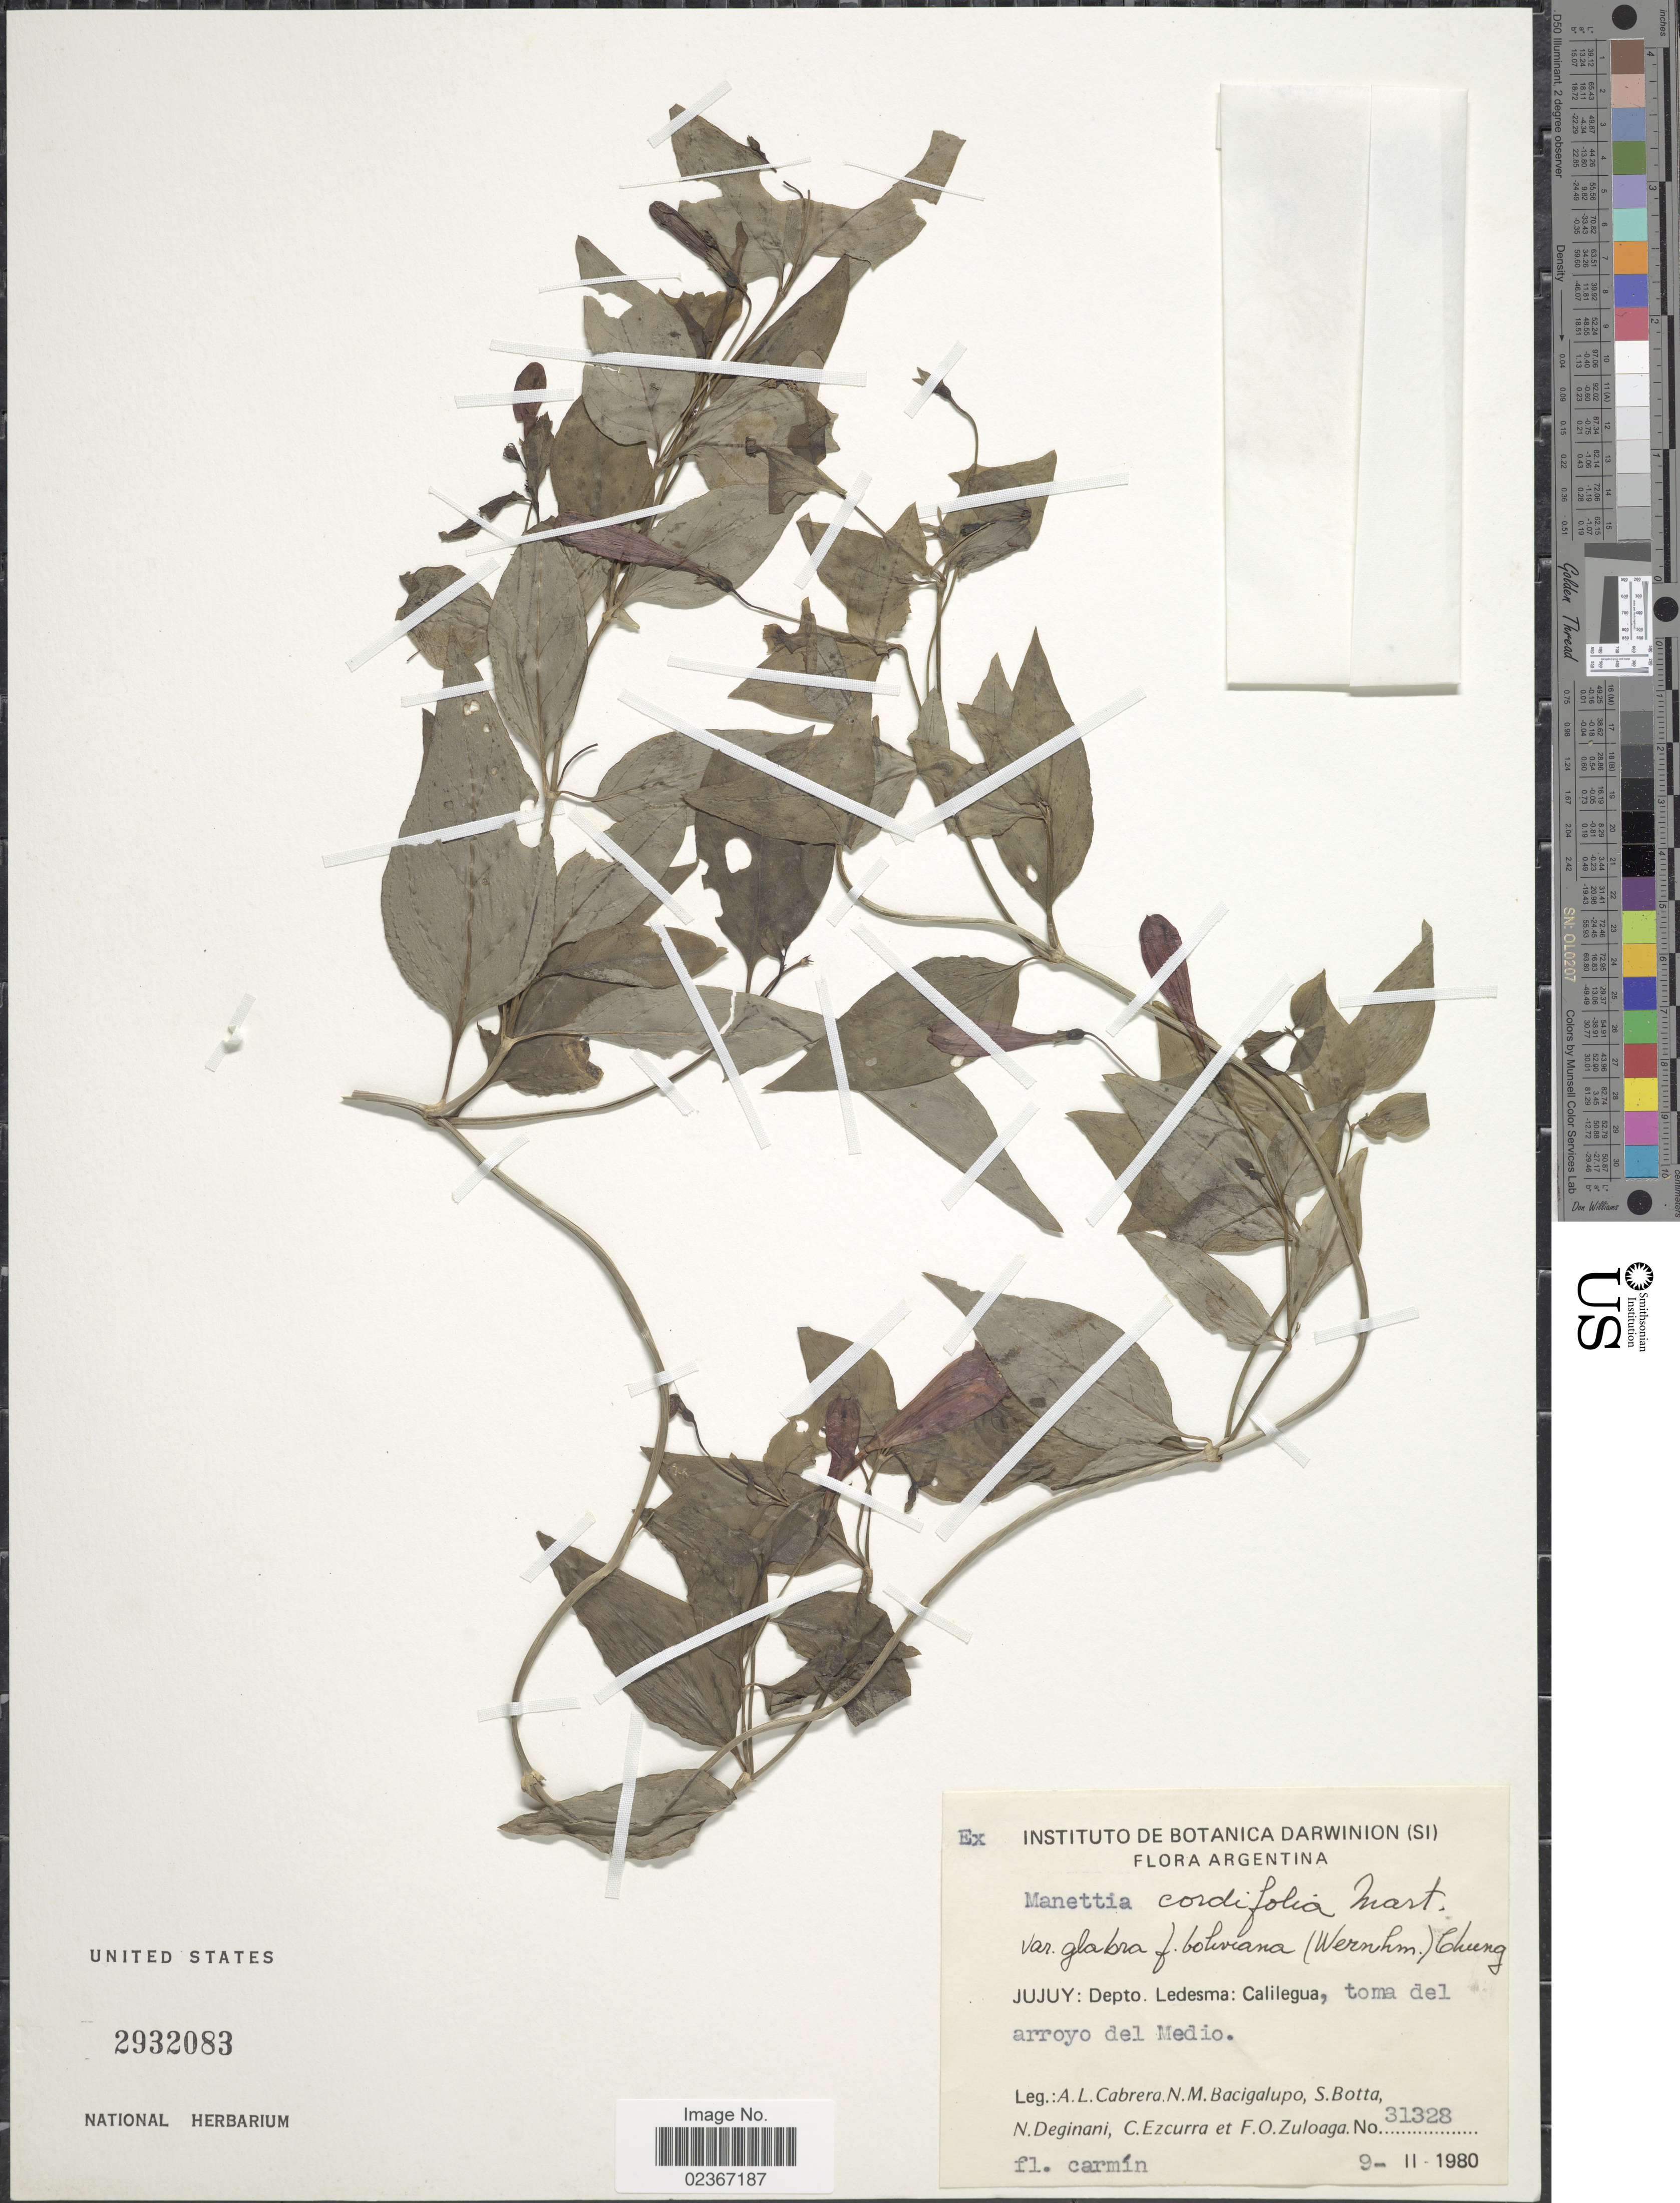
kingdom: Plantae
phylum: Tracheophyta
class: Magnoliopsida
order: Gentianales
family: Rubiaceae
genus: Manettia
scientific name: Manettia cordifolia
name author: Mart.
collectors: A. L. Cabrera, N. M. Bacigalupo, S. Botta, N. Deginani & et al.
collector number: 31328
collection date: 1980-02-09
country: Argentina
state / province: Jujuy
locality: Depto. Ledesma: Calilegua, toma del arroyo del Medio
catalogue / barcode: US 2932083